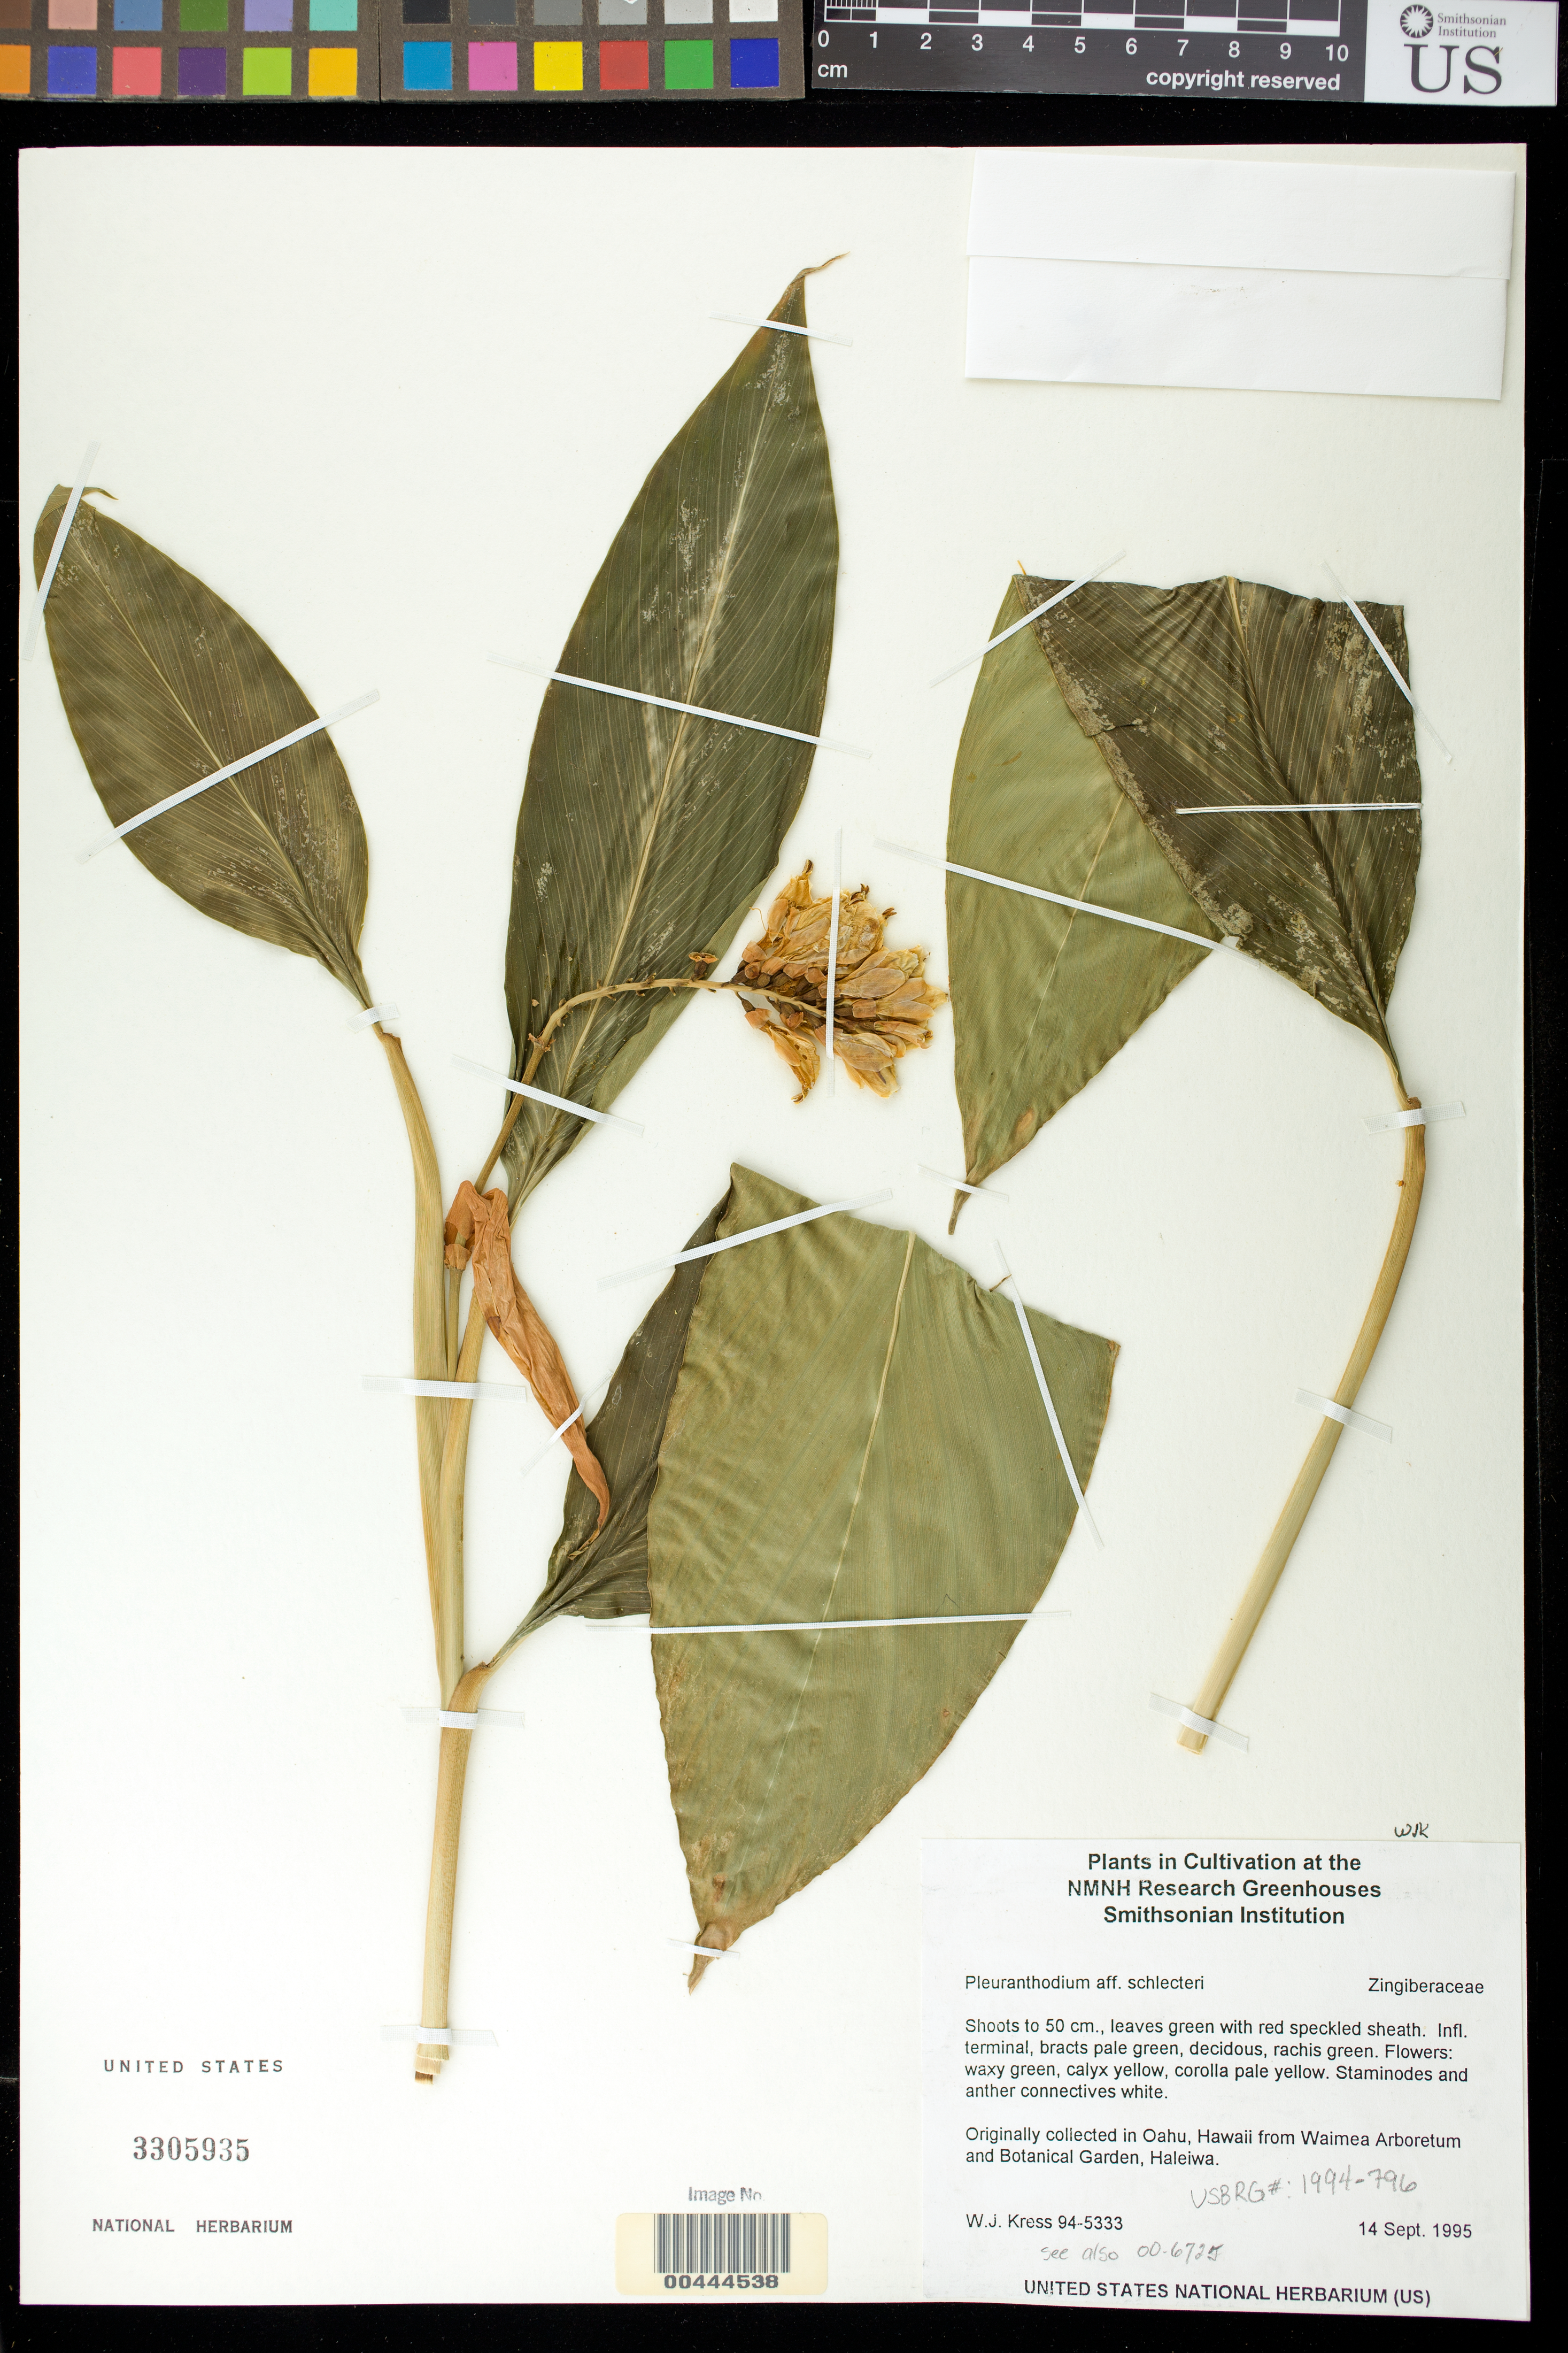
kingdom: Plantae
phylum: Tracheophyta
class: Liliopsida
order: Zingiberales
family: Zingiberaceae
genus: Pleuranthodium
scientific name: Pleuranthodium schlechteri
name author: (K. Schum.) R.M. Sm.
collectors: W. J. Kress & M. Bordelon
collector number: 94-5333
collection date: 1994-09-14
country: United States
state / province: Hawaii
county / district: Kauai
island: Oahu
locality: Waimea Arboretum and Botanical Garden, Haleiwa.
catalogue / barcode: US 3305935